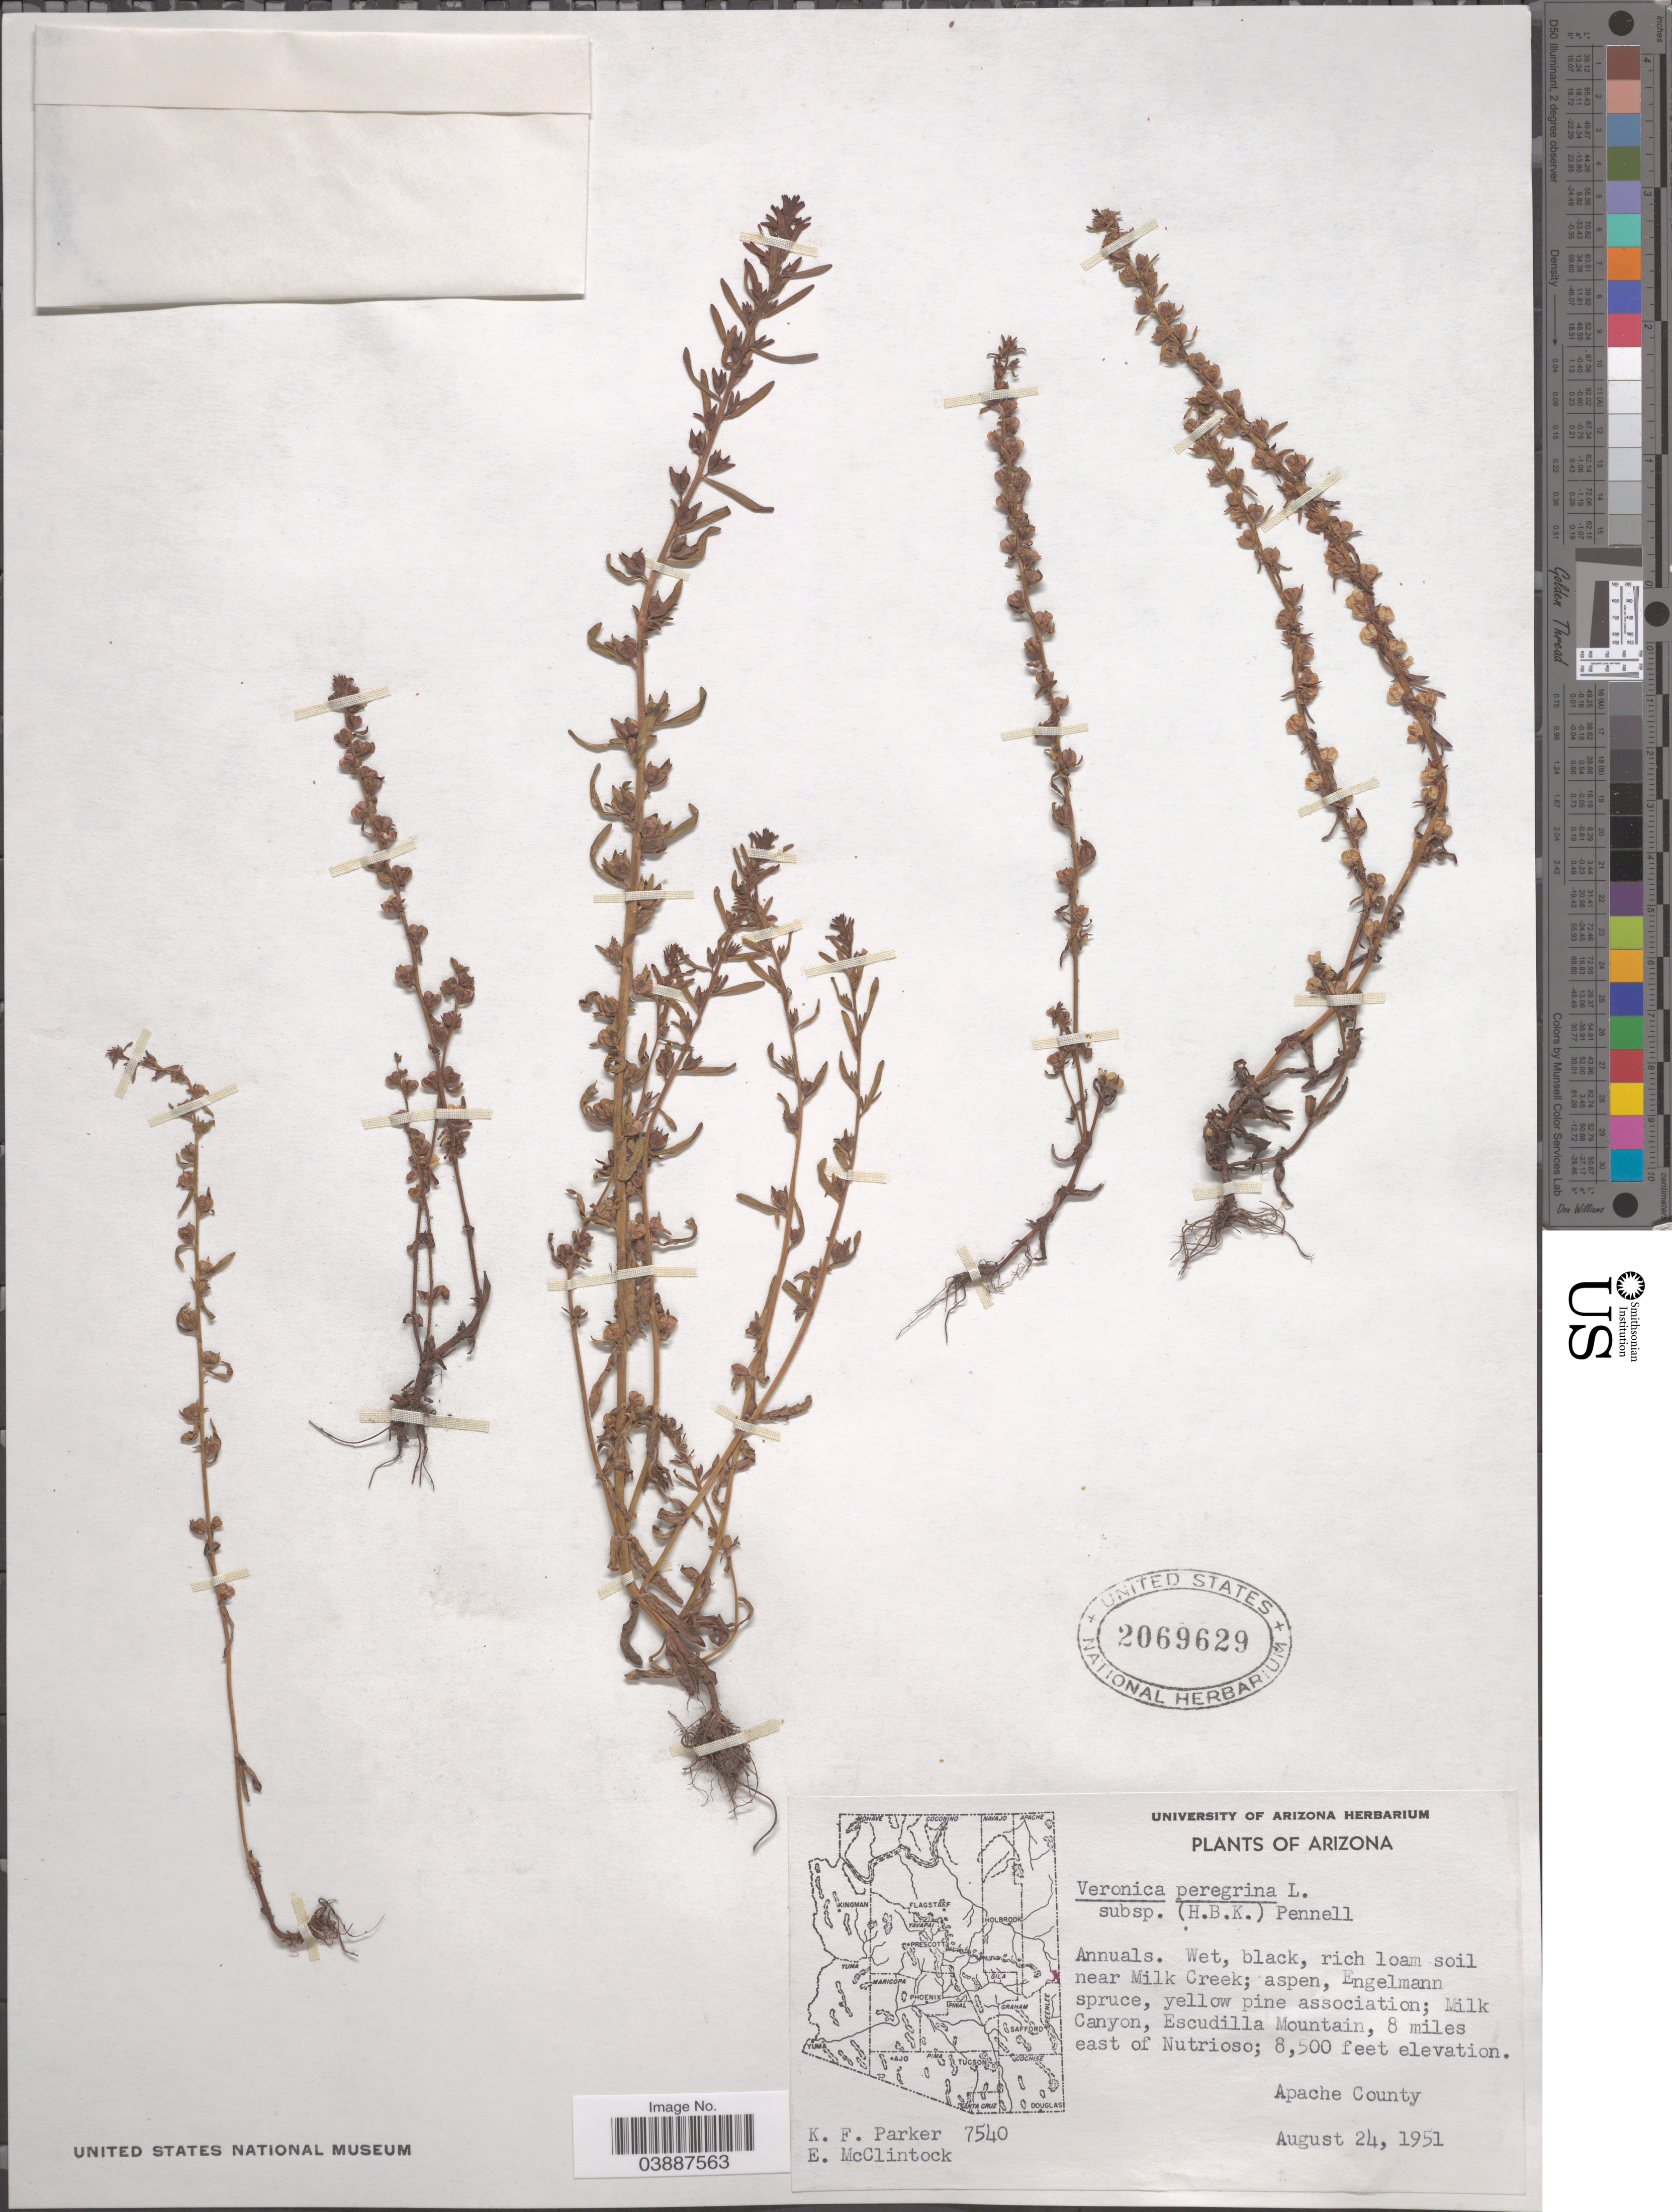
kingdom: Plantae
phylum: Tracheophyta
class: Magnoliopsida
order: Lamiales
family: Plantaginaceae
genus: Veronica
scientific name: Veronica peregrina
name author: L.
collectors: K. F. Parker & E. McClintock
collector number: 7540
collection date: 1951-08-24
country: United States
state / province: Arizona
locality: Milk Canyon, Escudilla Mountain, 8 miles east of Nutrioso; Apache County.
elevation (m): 2591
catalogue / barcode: US 2069629